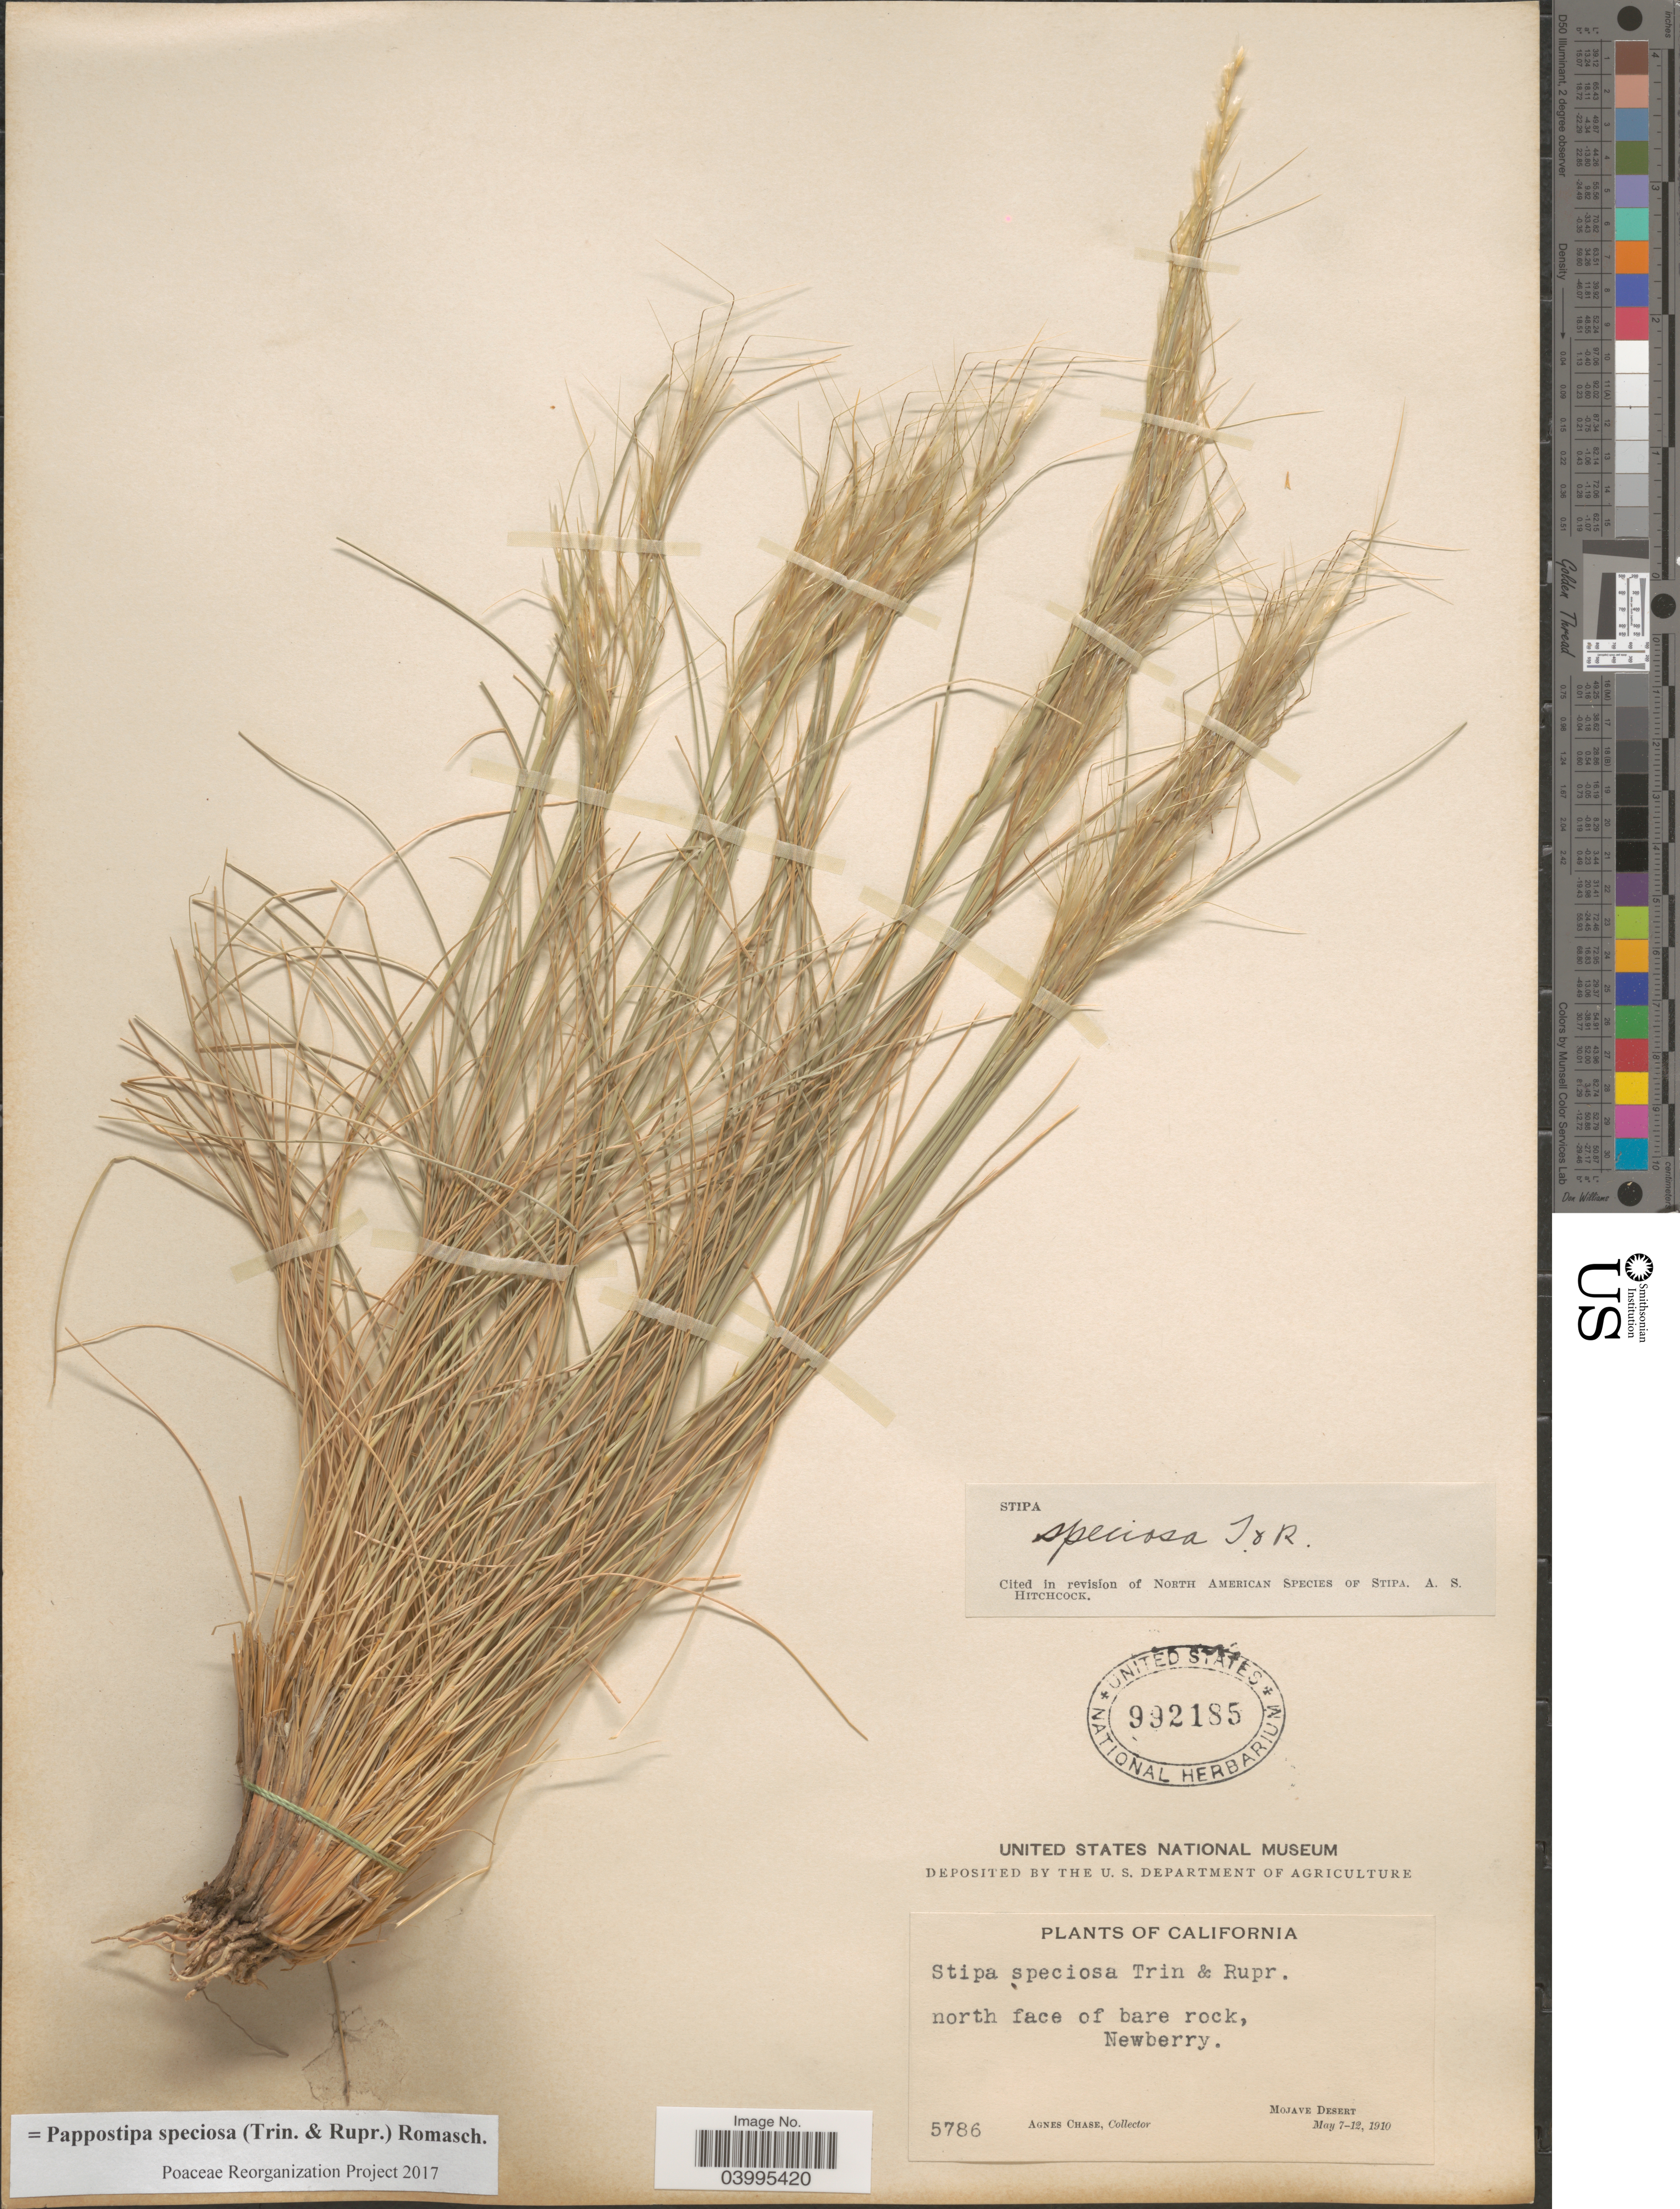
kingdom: Plantae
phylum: Tracheophyta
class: Liliopsida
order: Poales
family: Poaceae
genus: Pappostipa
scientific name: Pappostipa speciosa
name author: (Trin. & Rupr.) Romasch.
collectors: A. Chase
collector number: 5786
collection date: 1910-05-07/1910-05-12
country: United States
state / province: California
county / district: San Bernardino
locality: North face of bare rock, Newberry. Mojave Desert.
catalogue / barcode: US 992185